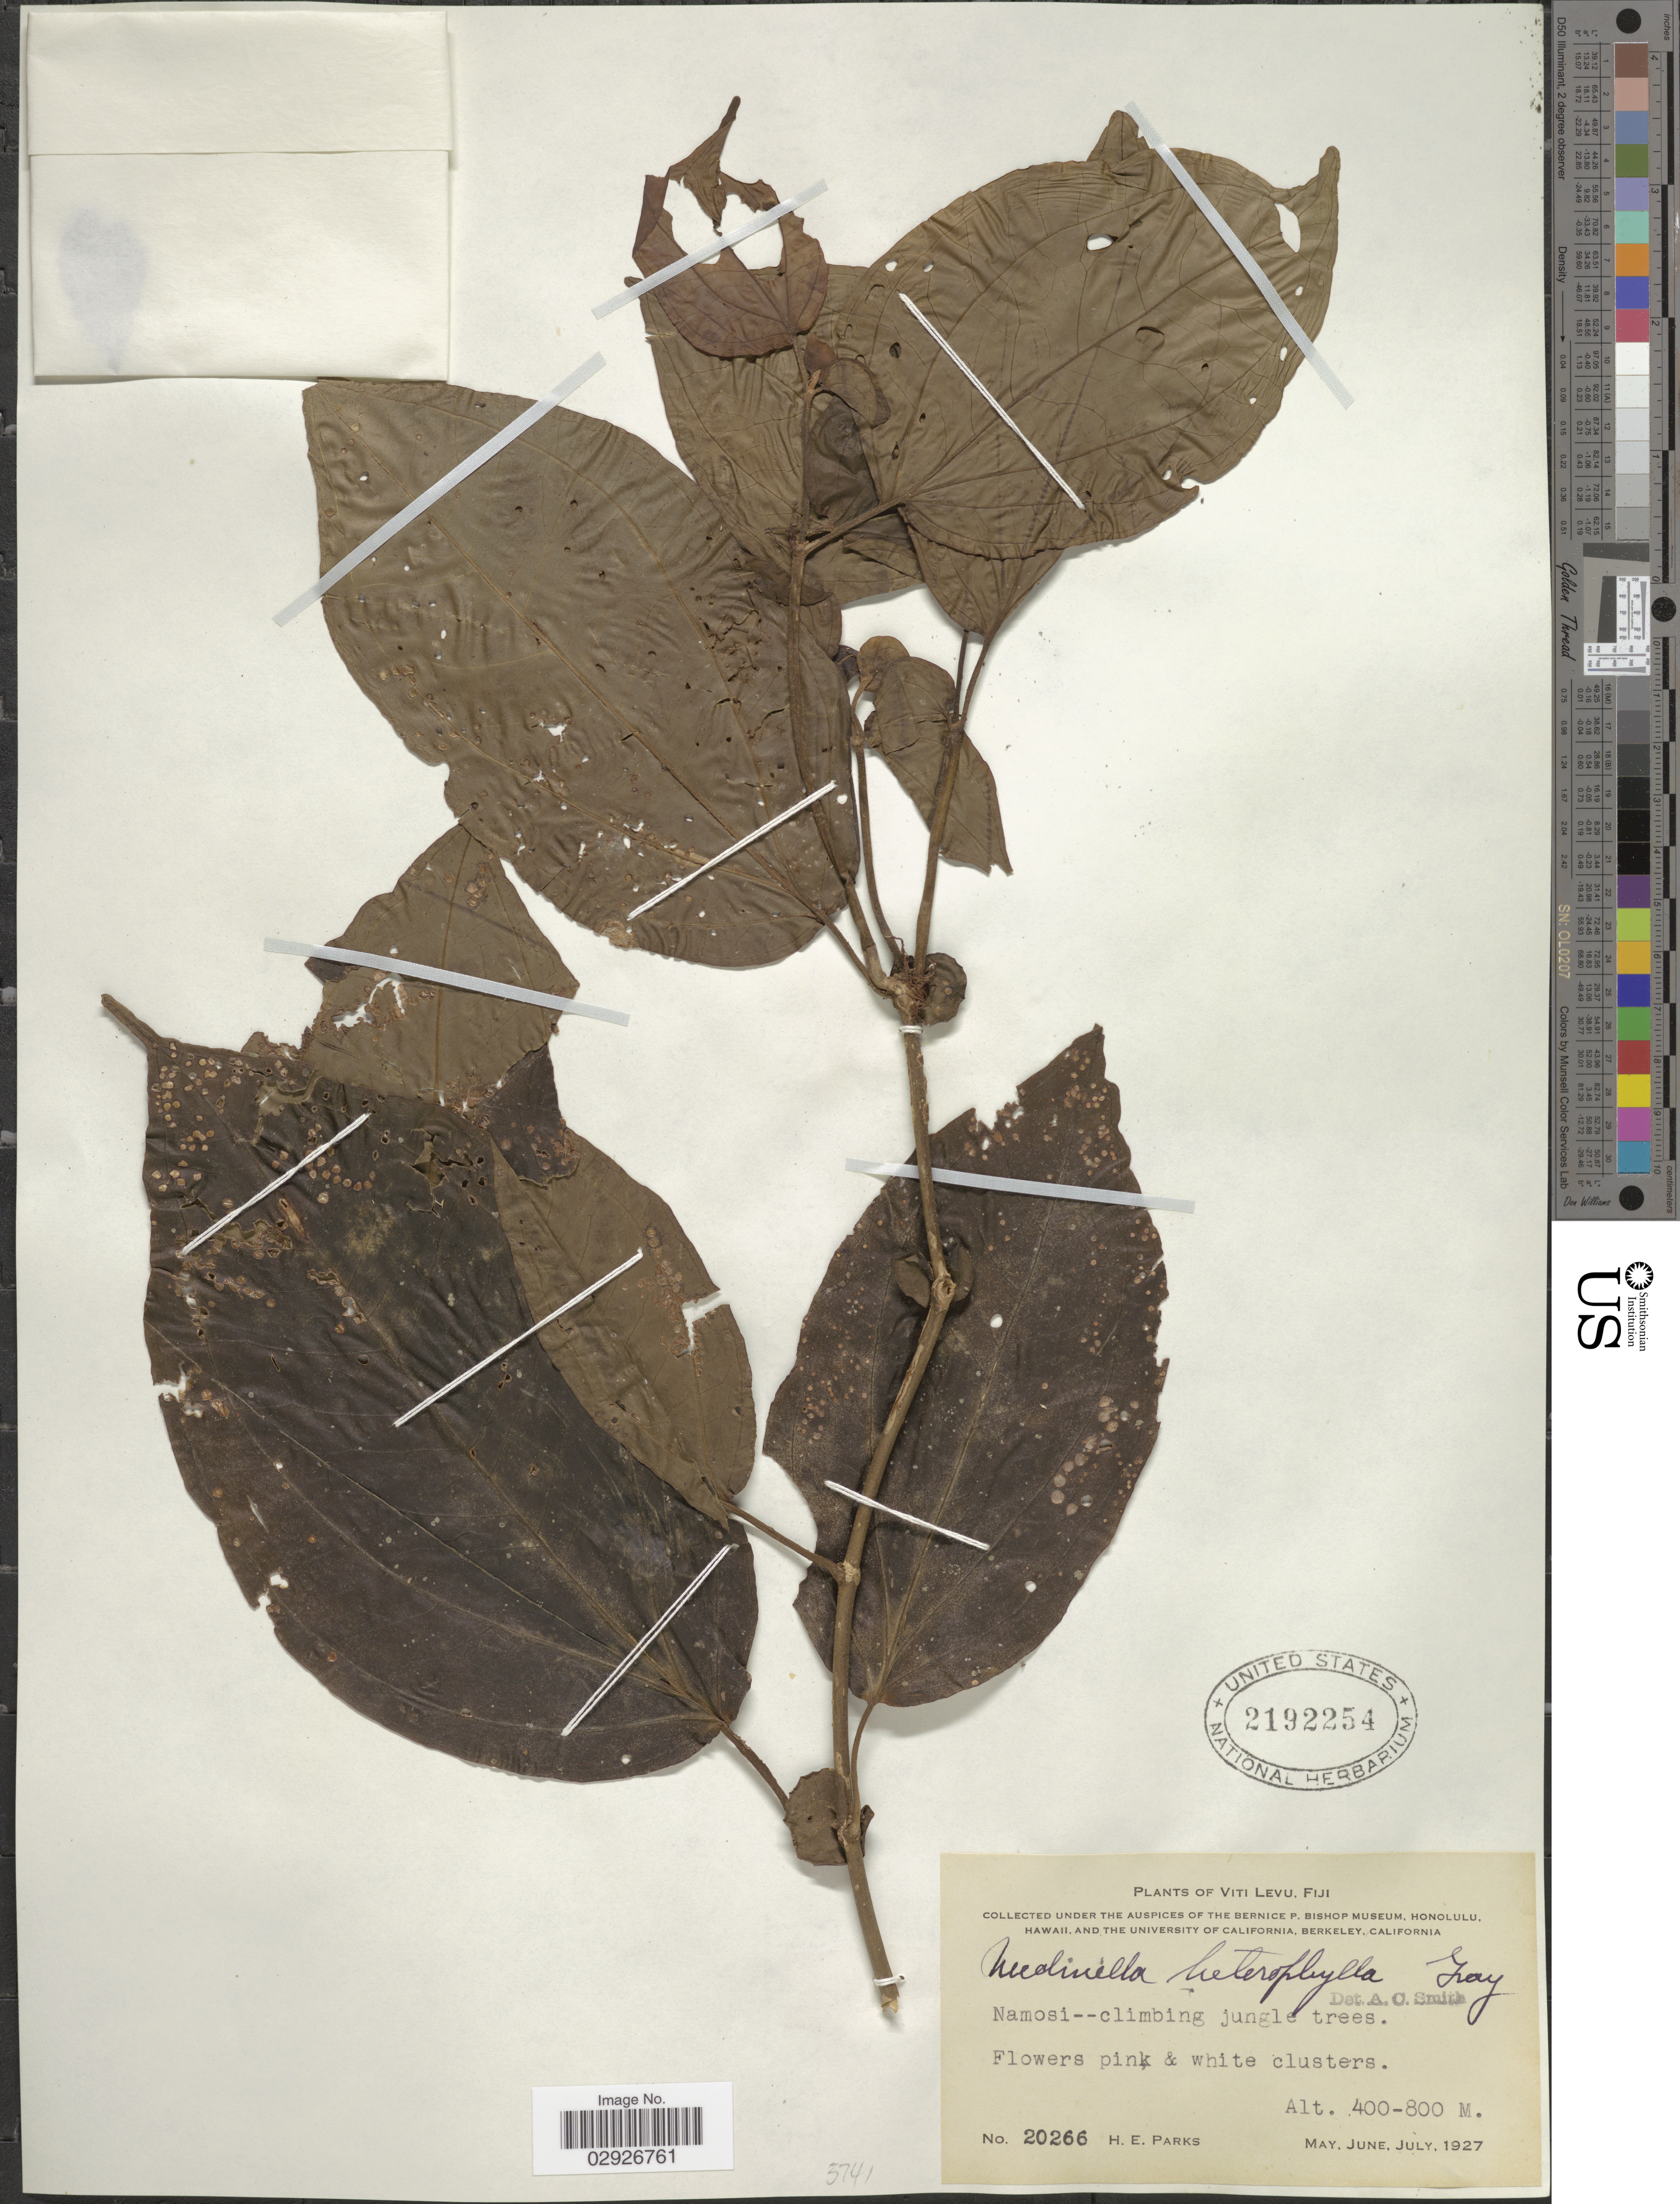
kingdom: Plantae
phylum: Tracheophyta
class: Magnoliopsida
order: Myrtales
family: Melastomataceae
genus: Medinilla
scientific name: Medinilla heterophylla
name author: A. Gray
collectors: H. E. Parks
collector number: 20266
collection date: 1927-05/1927-07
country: Fiji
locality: Viti Levu. Namosi.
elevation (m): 400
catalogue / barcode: US 2192254